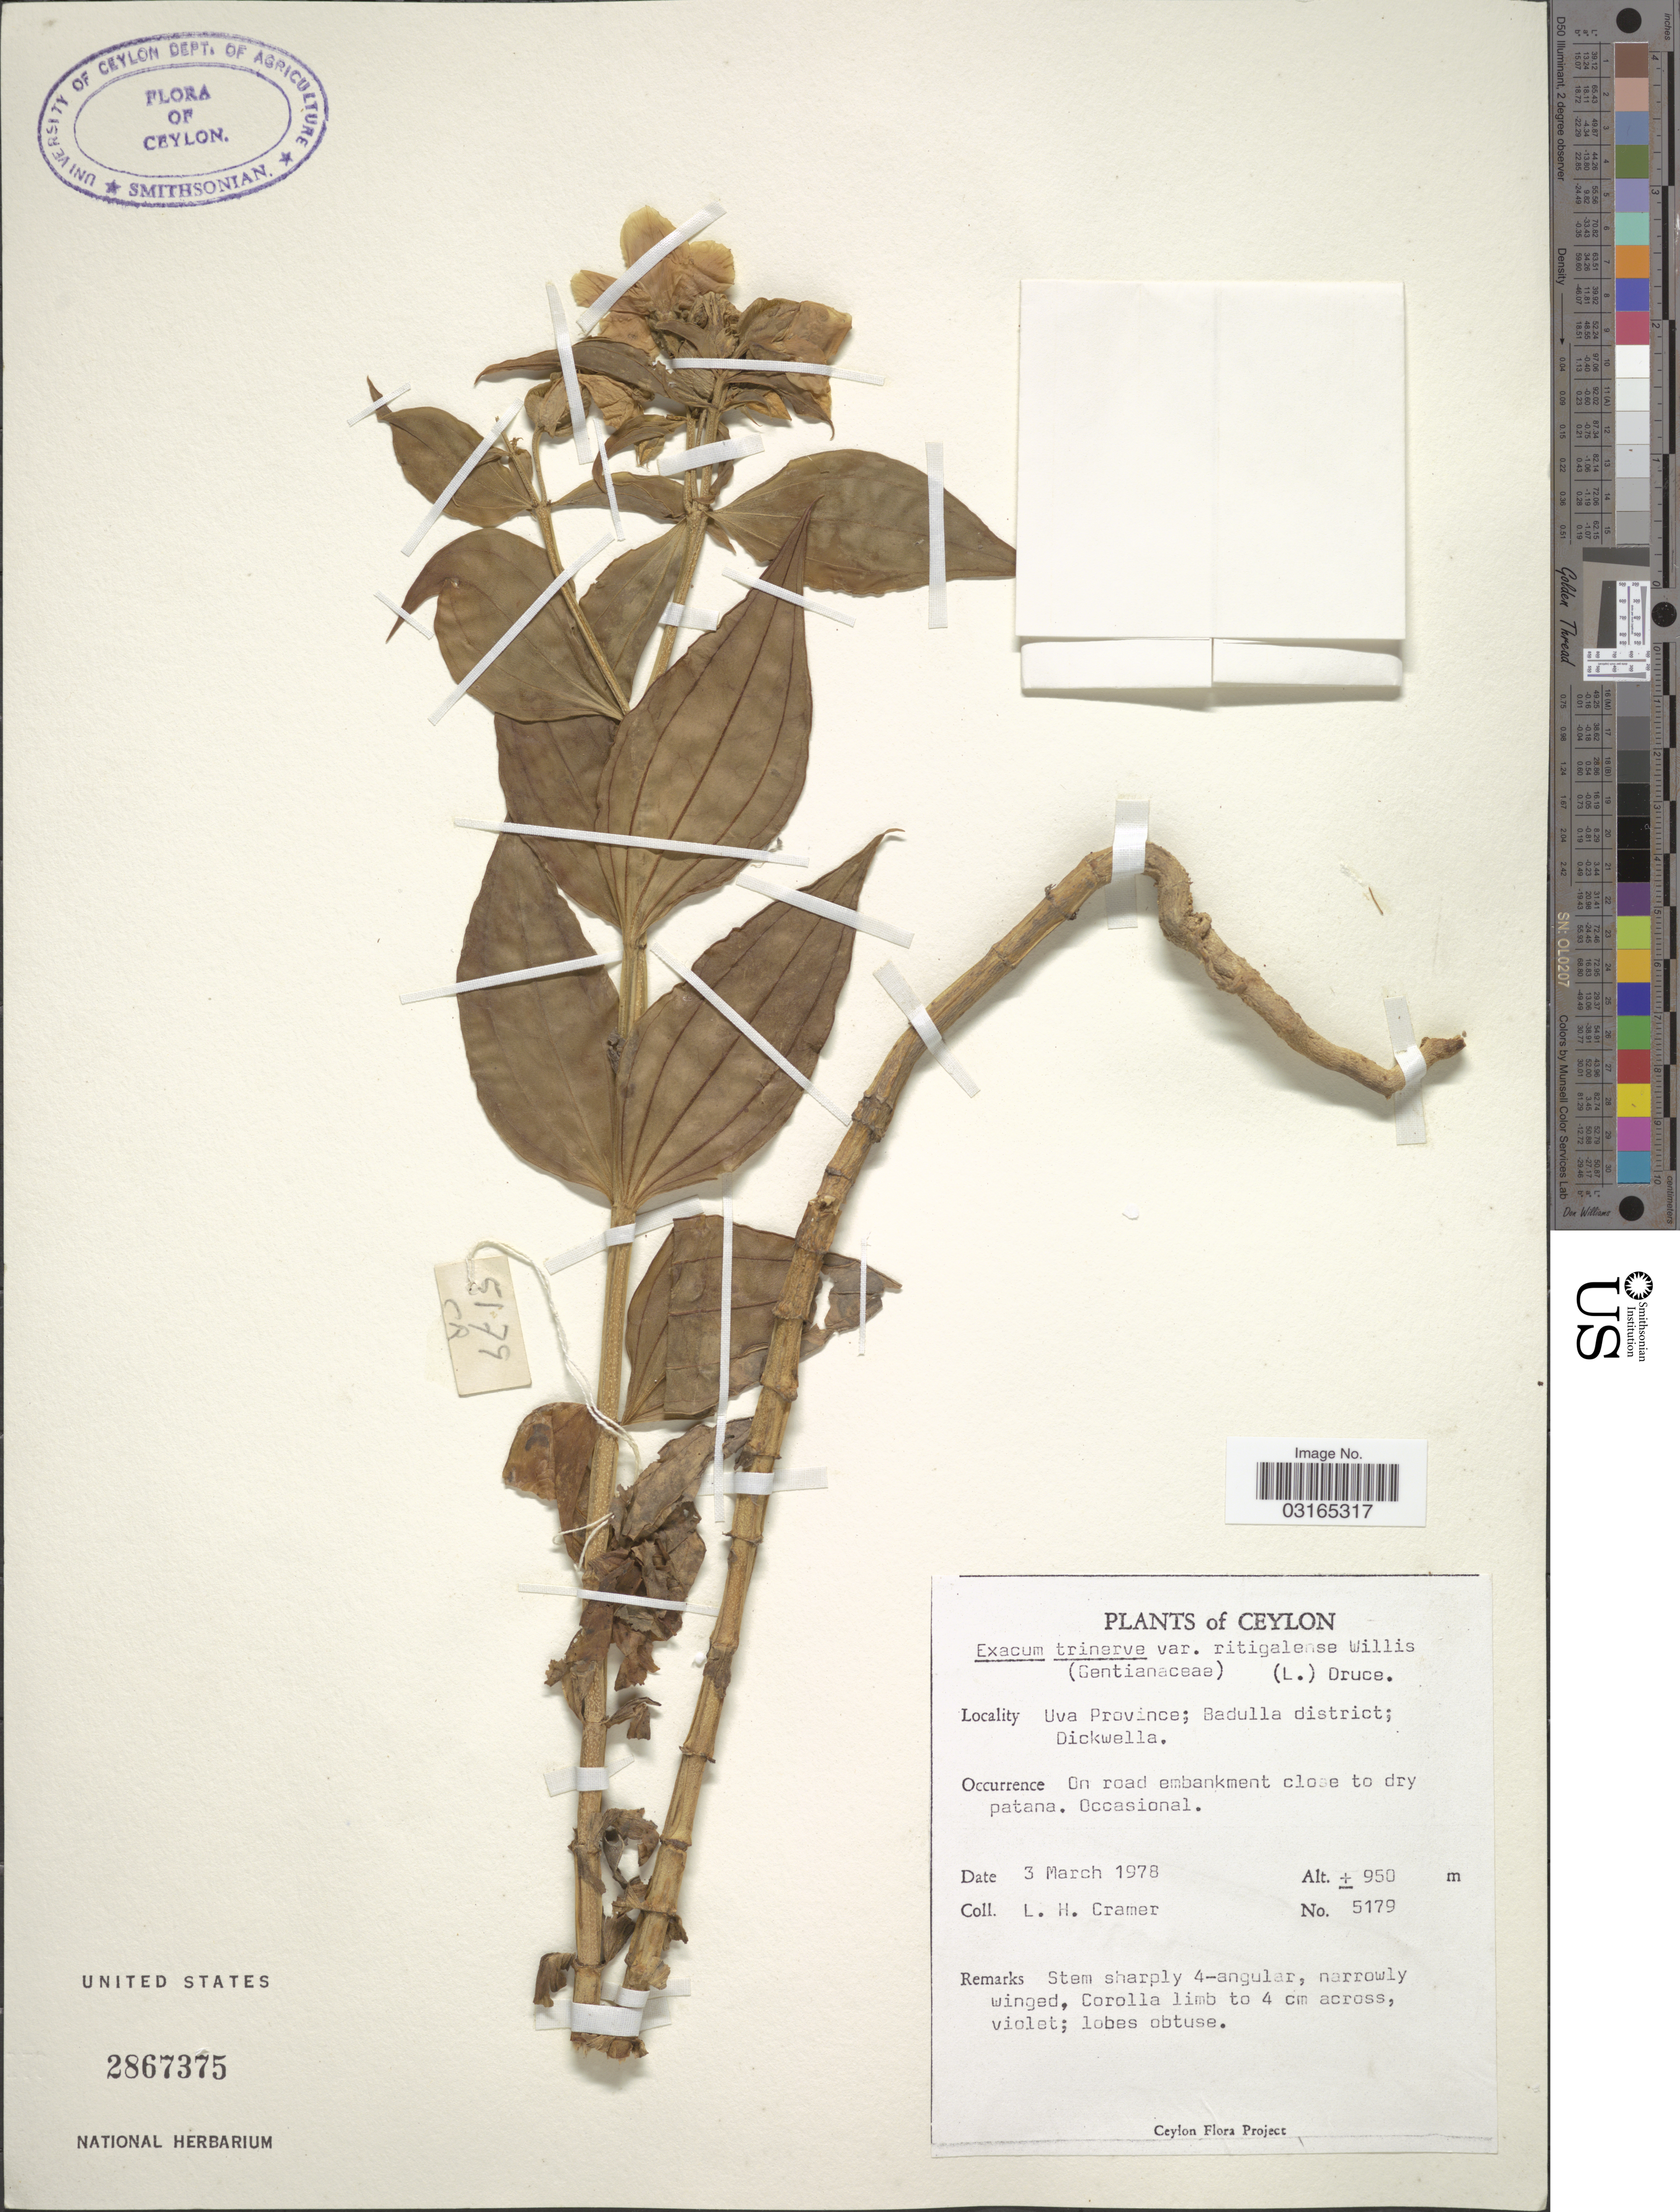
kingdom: Plantae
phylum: Tracheophyta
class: Magnoliopsida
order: Gentianales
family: Gentianaceae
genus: Exacum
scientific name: Exacum trinervium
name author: (L.) Druce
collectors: L. H. Cramer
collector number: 5179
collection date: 1978-03-03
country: Sri Lanka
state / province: Uva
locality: Ceylon. Badulla district; Dickwella.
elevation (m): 950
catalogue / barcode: US 2867375